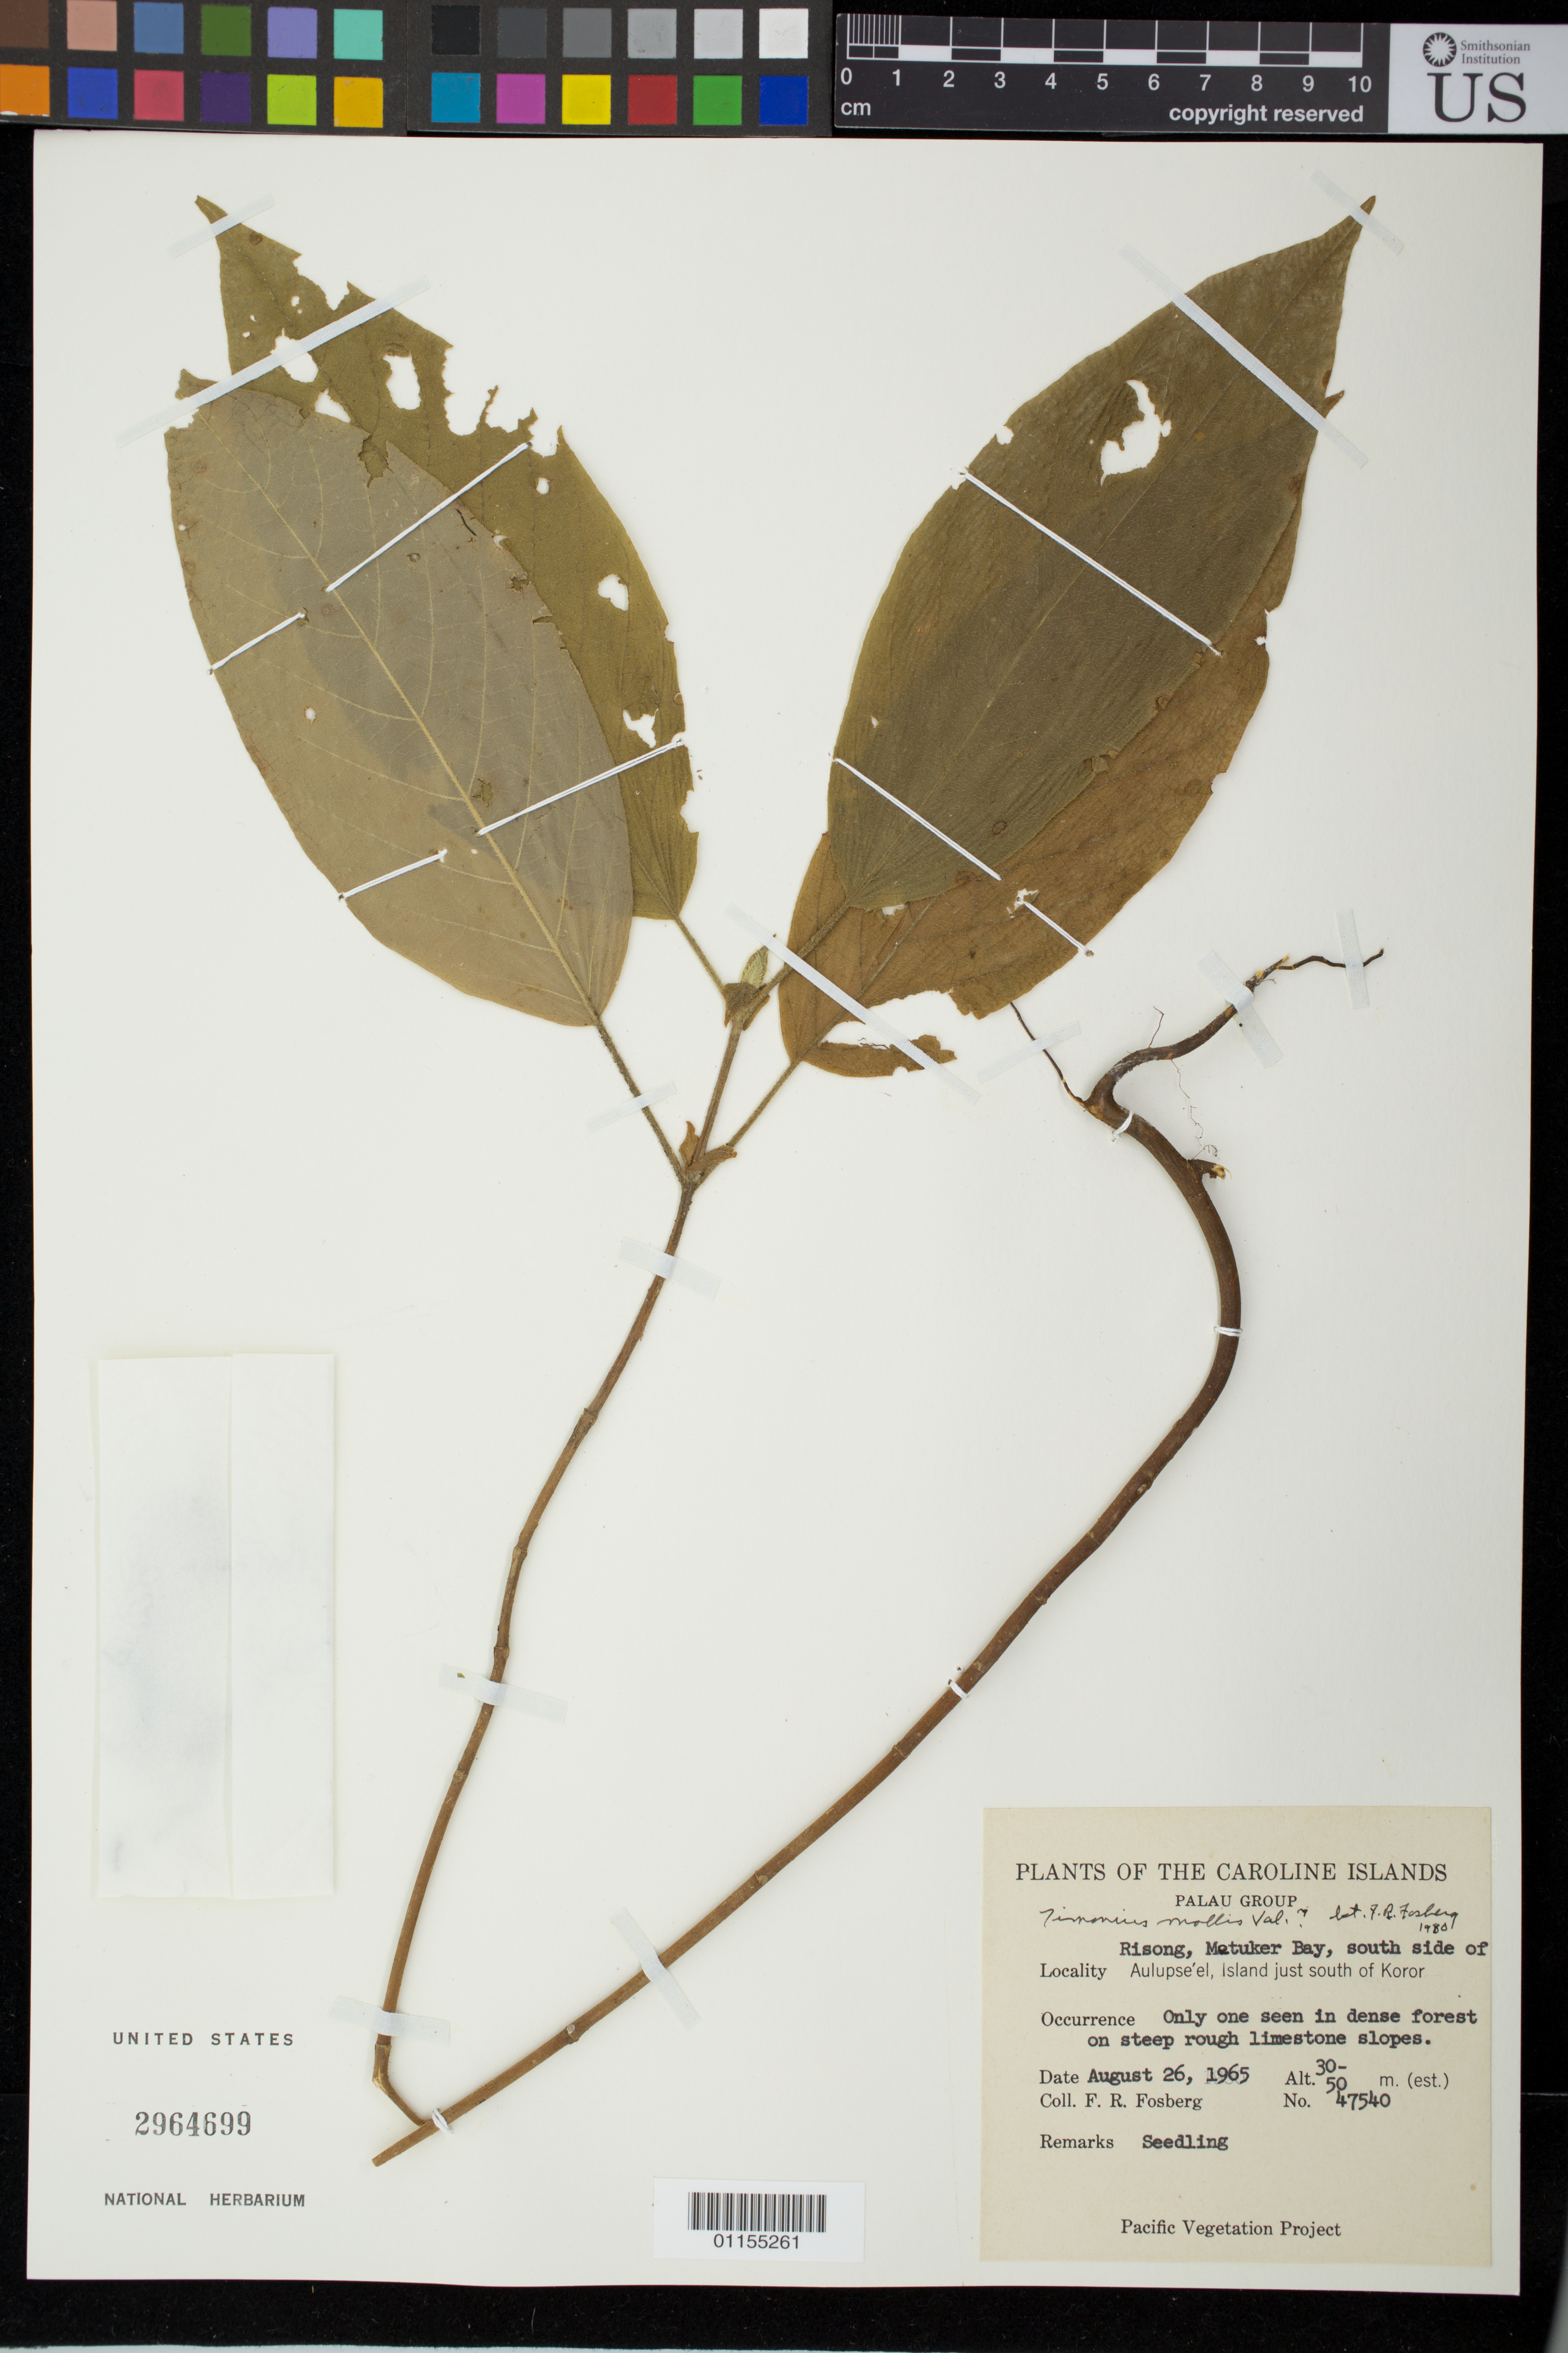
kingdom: Plantae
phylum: Tracheophyta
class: Magnoliopsida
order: Gentianales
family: Rubiaceae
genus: Timonius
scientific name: Timonius mollis var. mollis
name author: Valeton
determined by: Fosberg, F. R.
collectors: F. R. Fosberg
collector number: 47540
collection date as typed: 26 Aug 1965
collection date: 1965-08-26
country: Palau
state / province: Koror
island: Ulebsechel [Aulupse'el]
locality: Risong, Matuker Bay, S side of island just S of Koror.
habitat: Dense forest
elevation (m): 30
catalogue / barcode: US 2964699